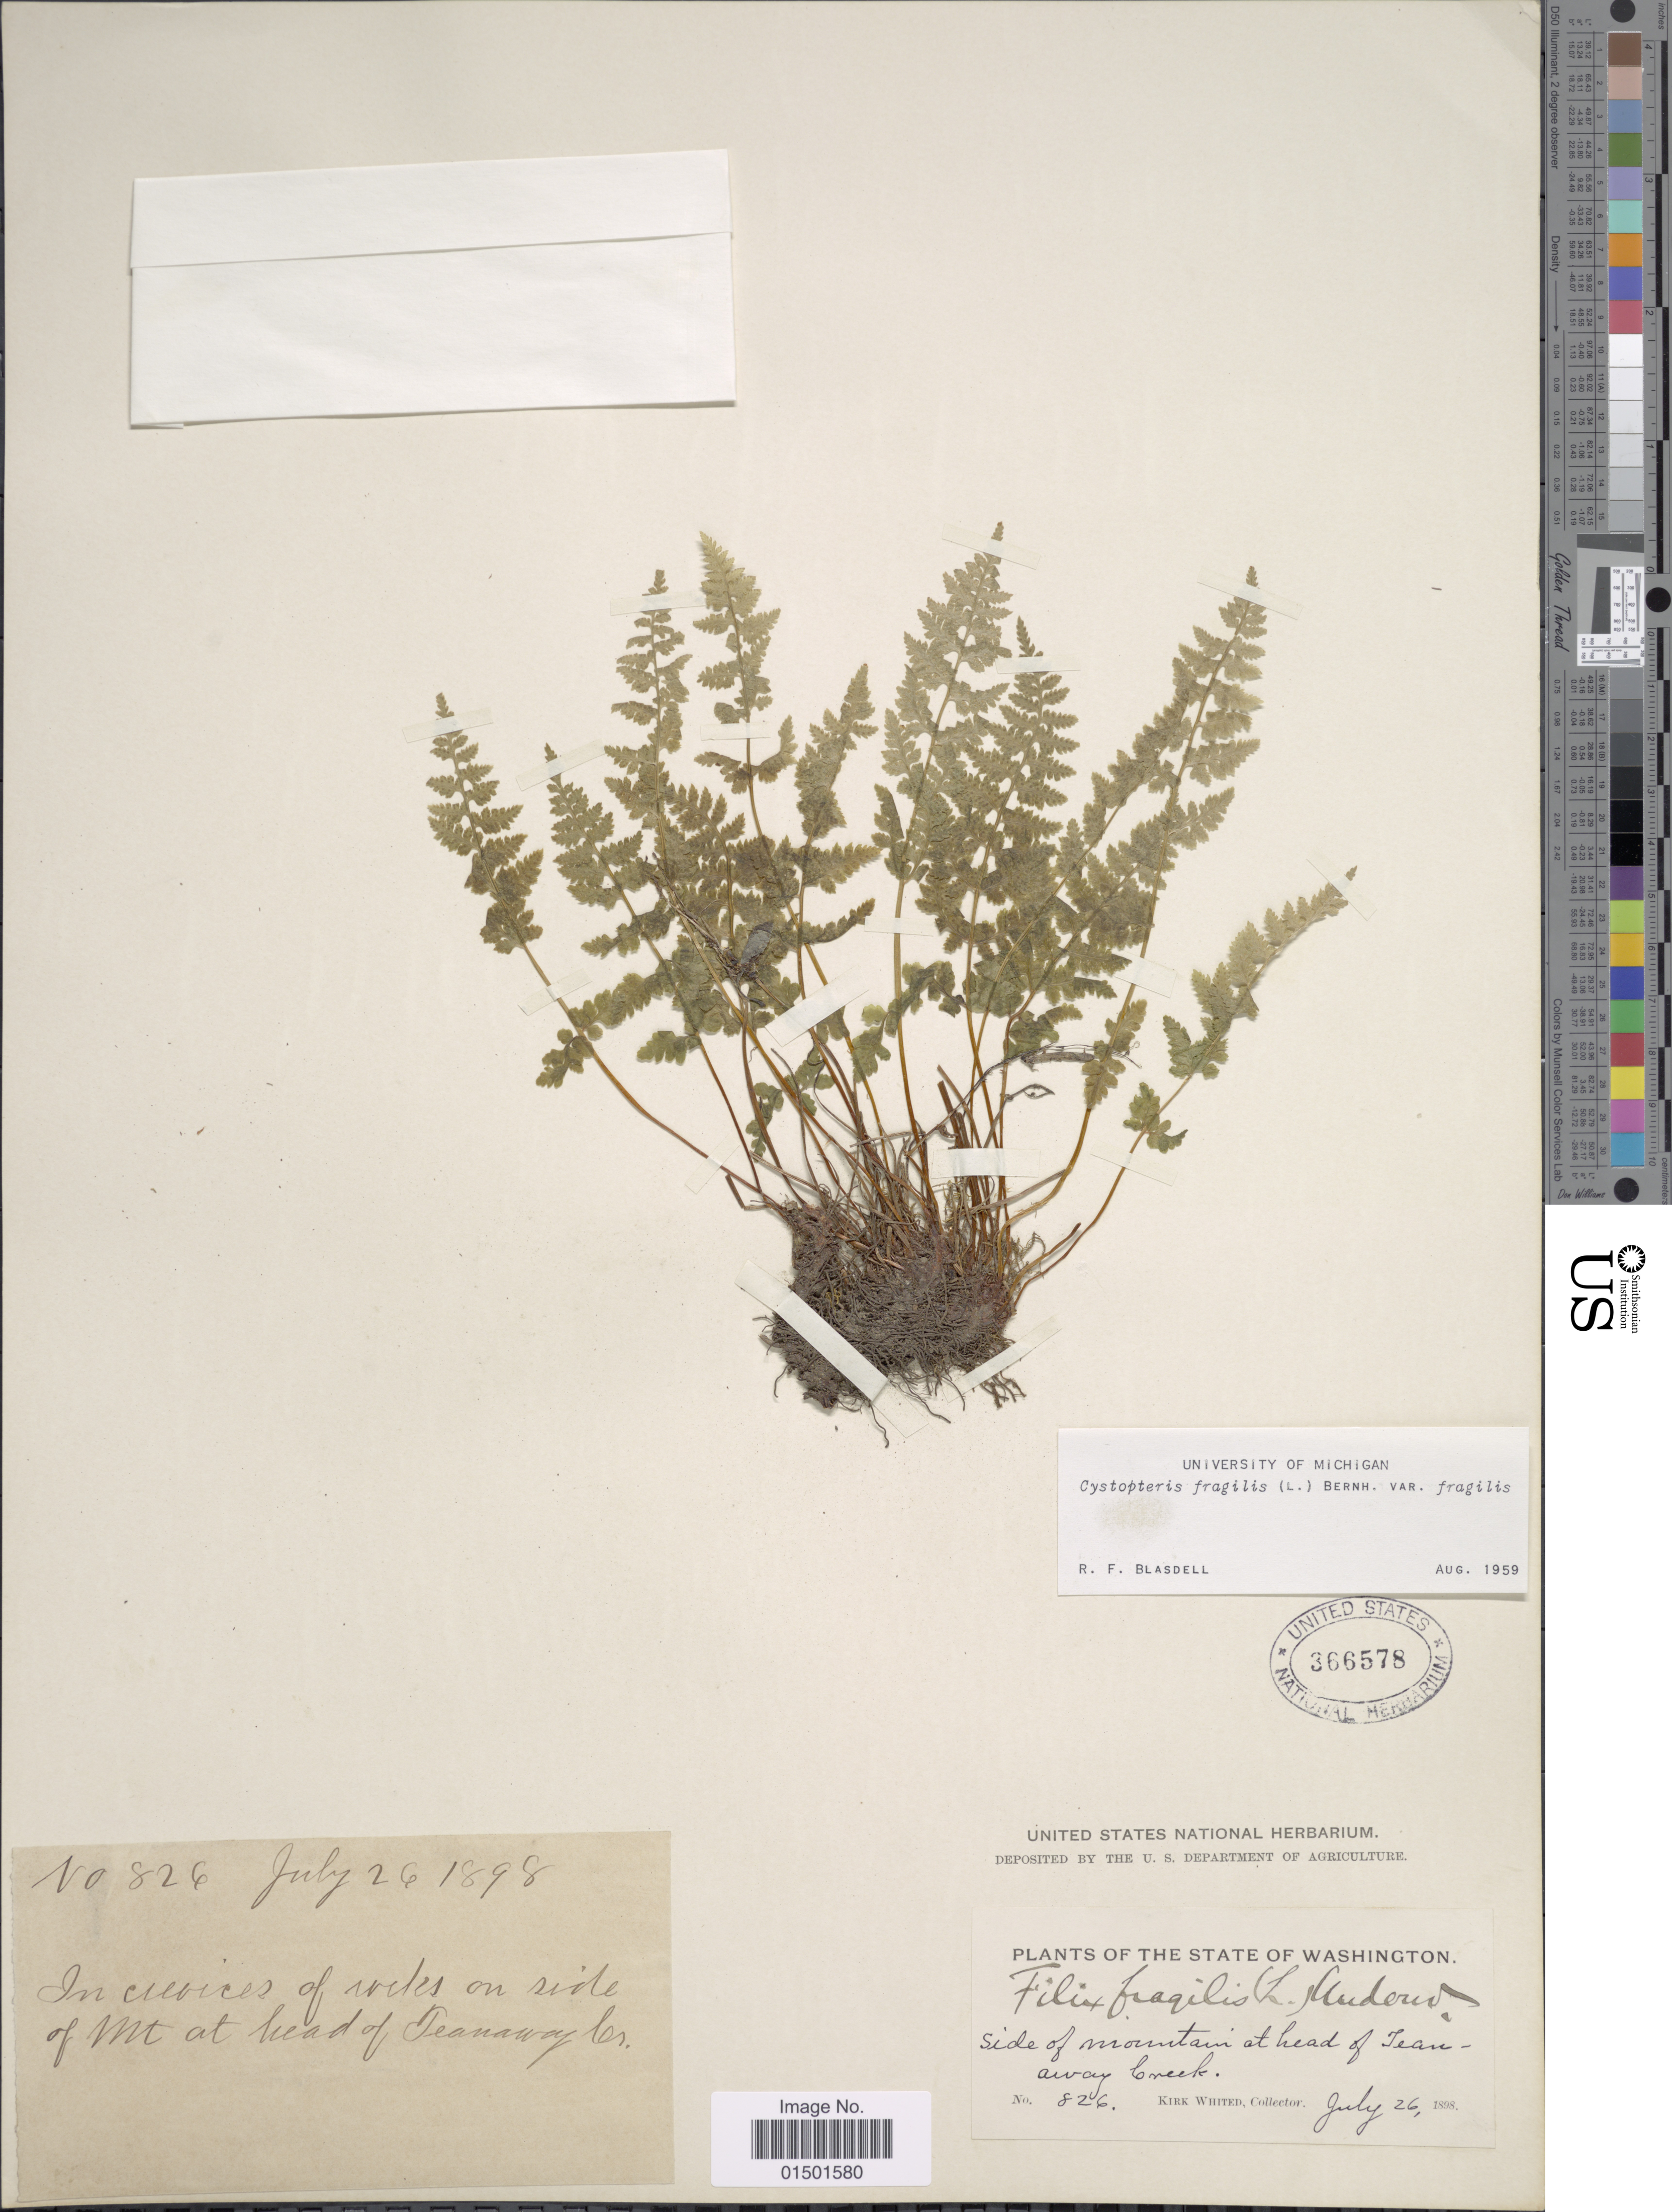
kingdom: Plantae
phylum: Tracheophyta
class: Polypodiopsida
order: Polypodiales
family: Cystopteridaceae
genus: Cystopteris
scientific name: Cystopteris fragilis var. fragilis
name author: (L.) Bernh.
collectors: K. Whited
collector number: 826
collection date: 1898-07-26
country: United States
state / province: Washington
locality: Side of mountain at head of Teanaway Creek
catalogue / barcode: US 366578